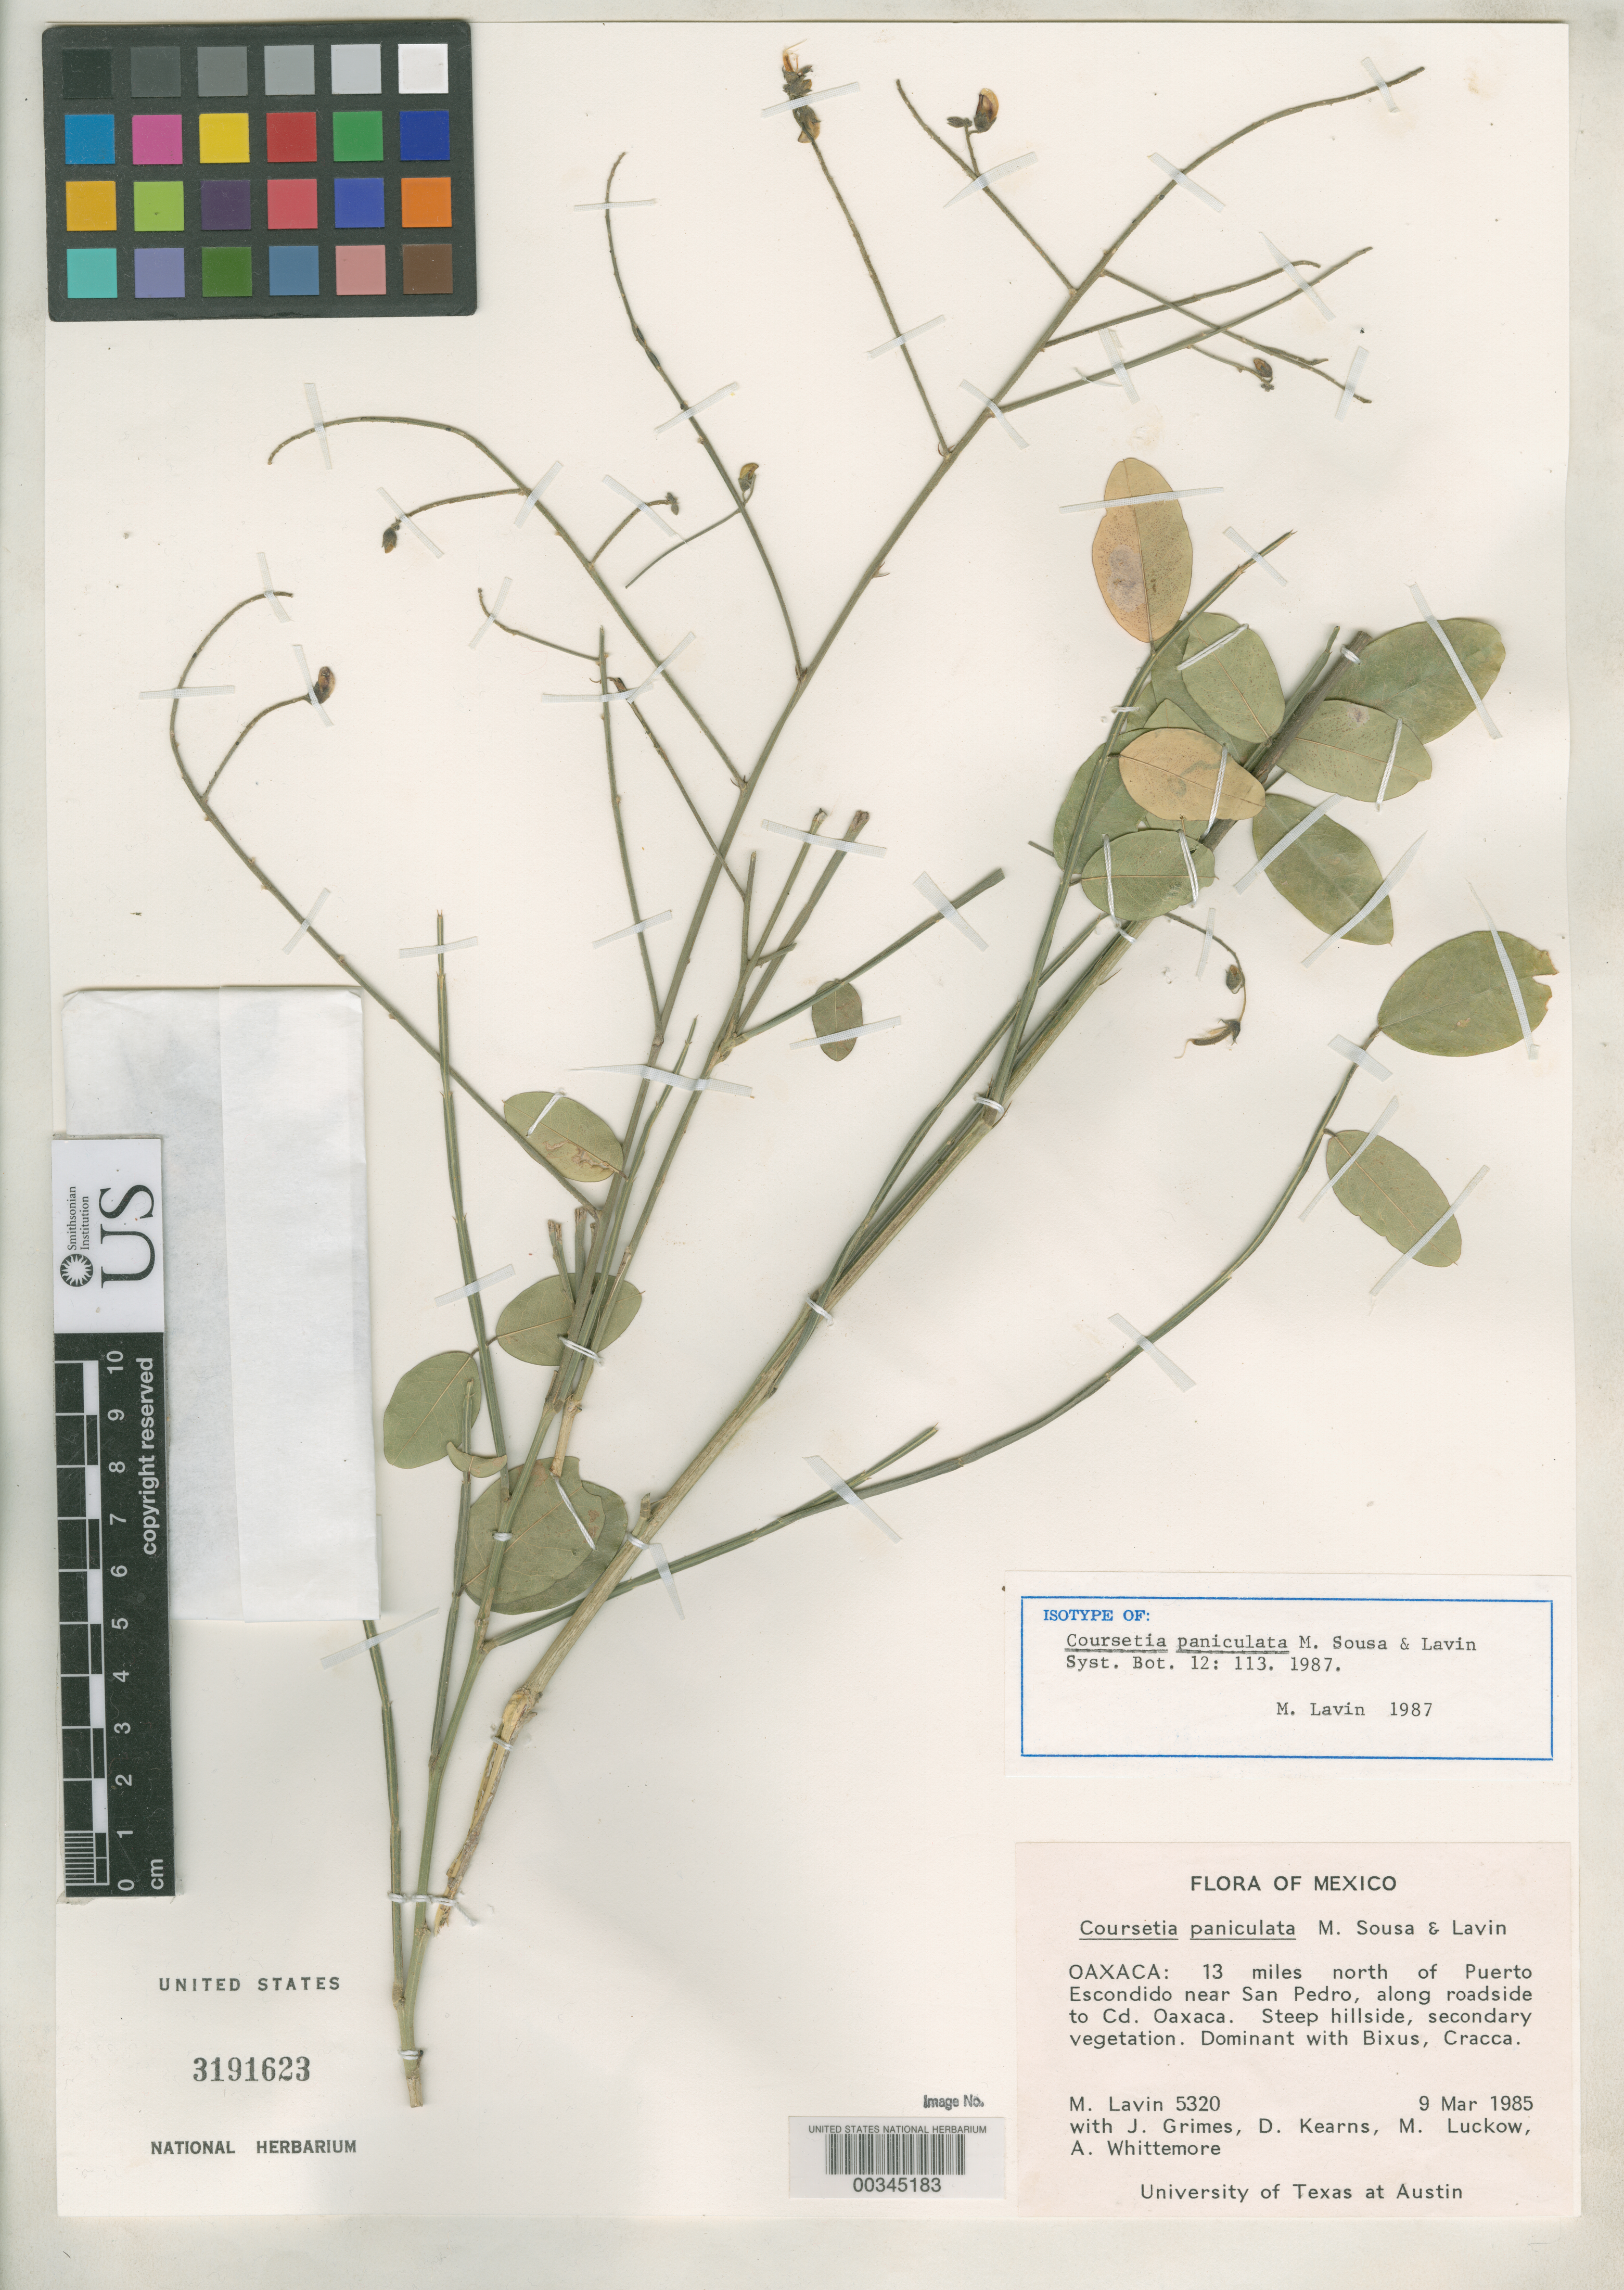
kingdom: Plantae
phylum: Tracheophyta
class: Magnoliopsida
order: Fabales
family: Fabaceae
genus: Coursetia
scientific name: Coursetia paniculata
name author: M. Sousa & Lavin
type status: Isotype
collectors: M. Lavin, J. W. Grimes, D. Kearns, M. A. Luckow & A. Whittemore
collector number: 5320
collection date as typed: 09 Mar 1985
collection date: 1985-03-09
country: Mexico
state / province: Oaxaca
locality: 13 mi N of Puerto Escondido near San Pedro, along roadside to Cd. Oaxaca.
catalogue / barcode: US 3191623